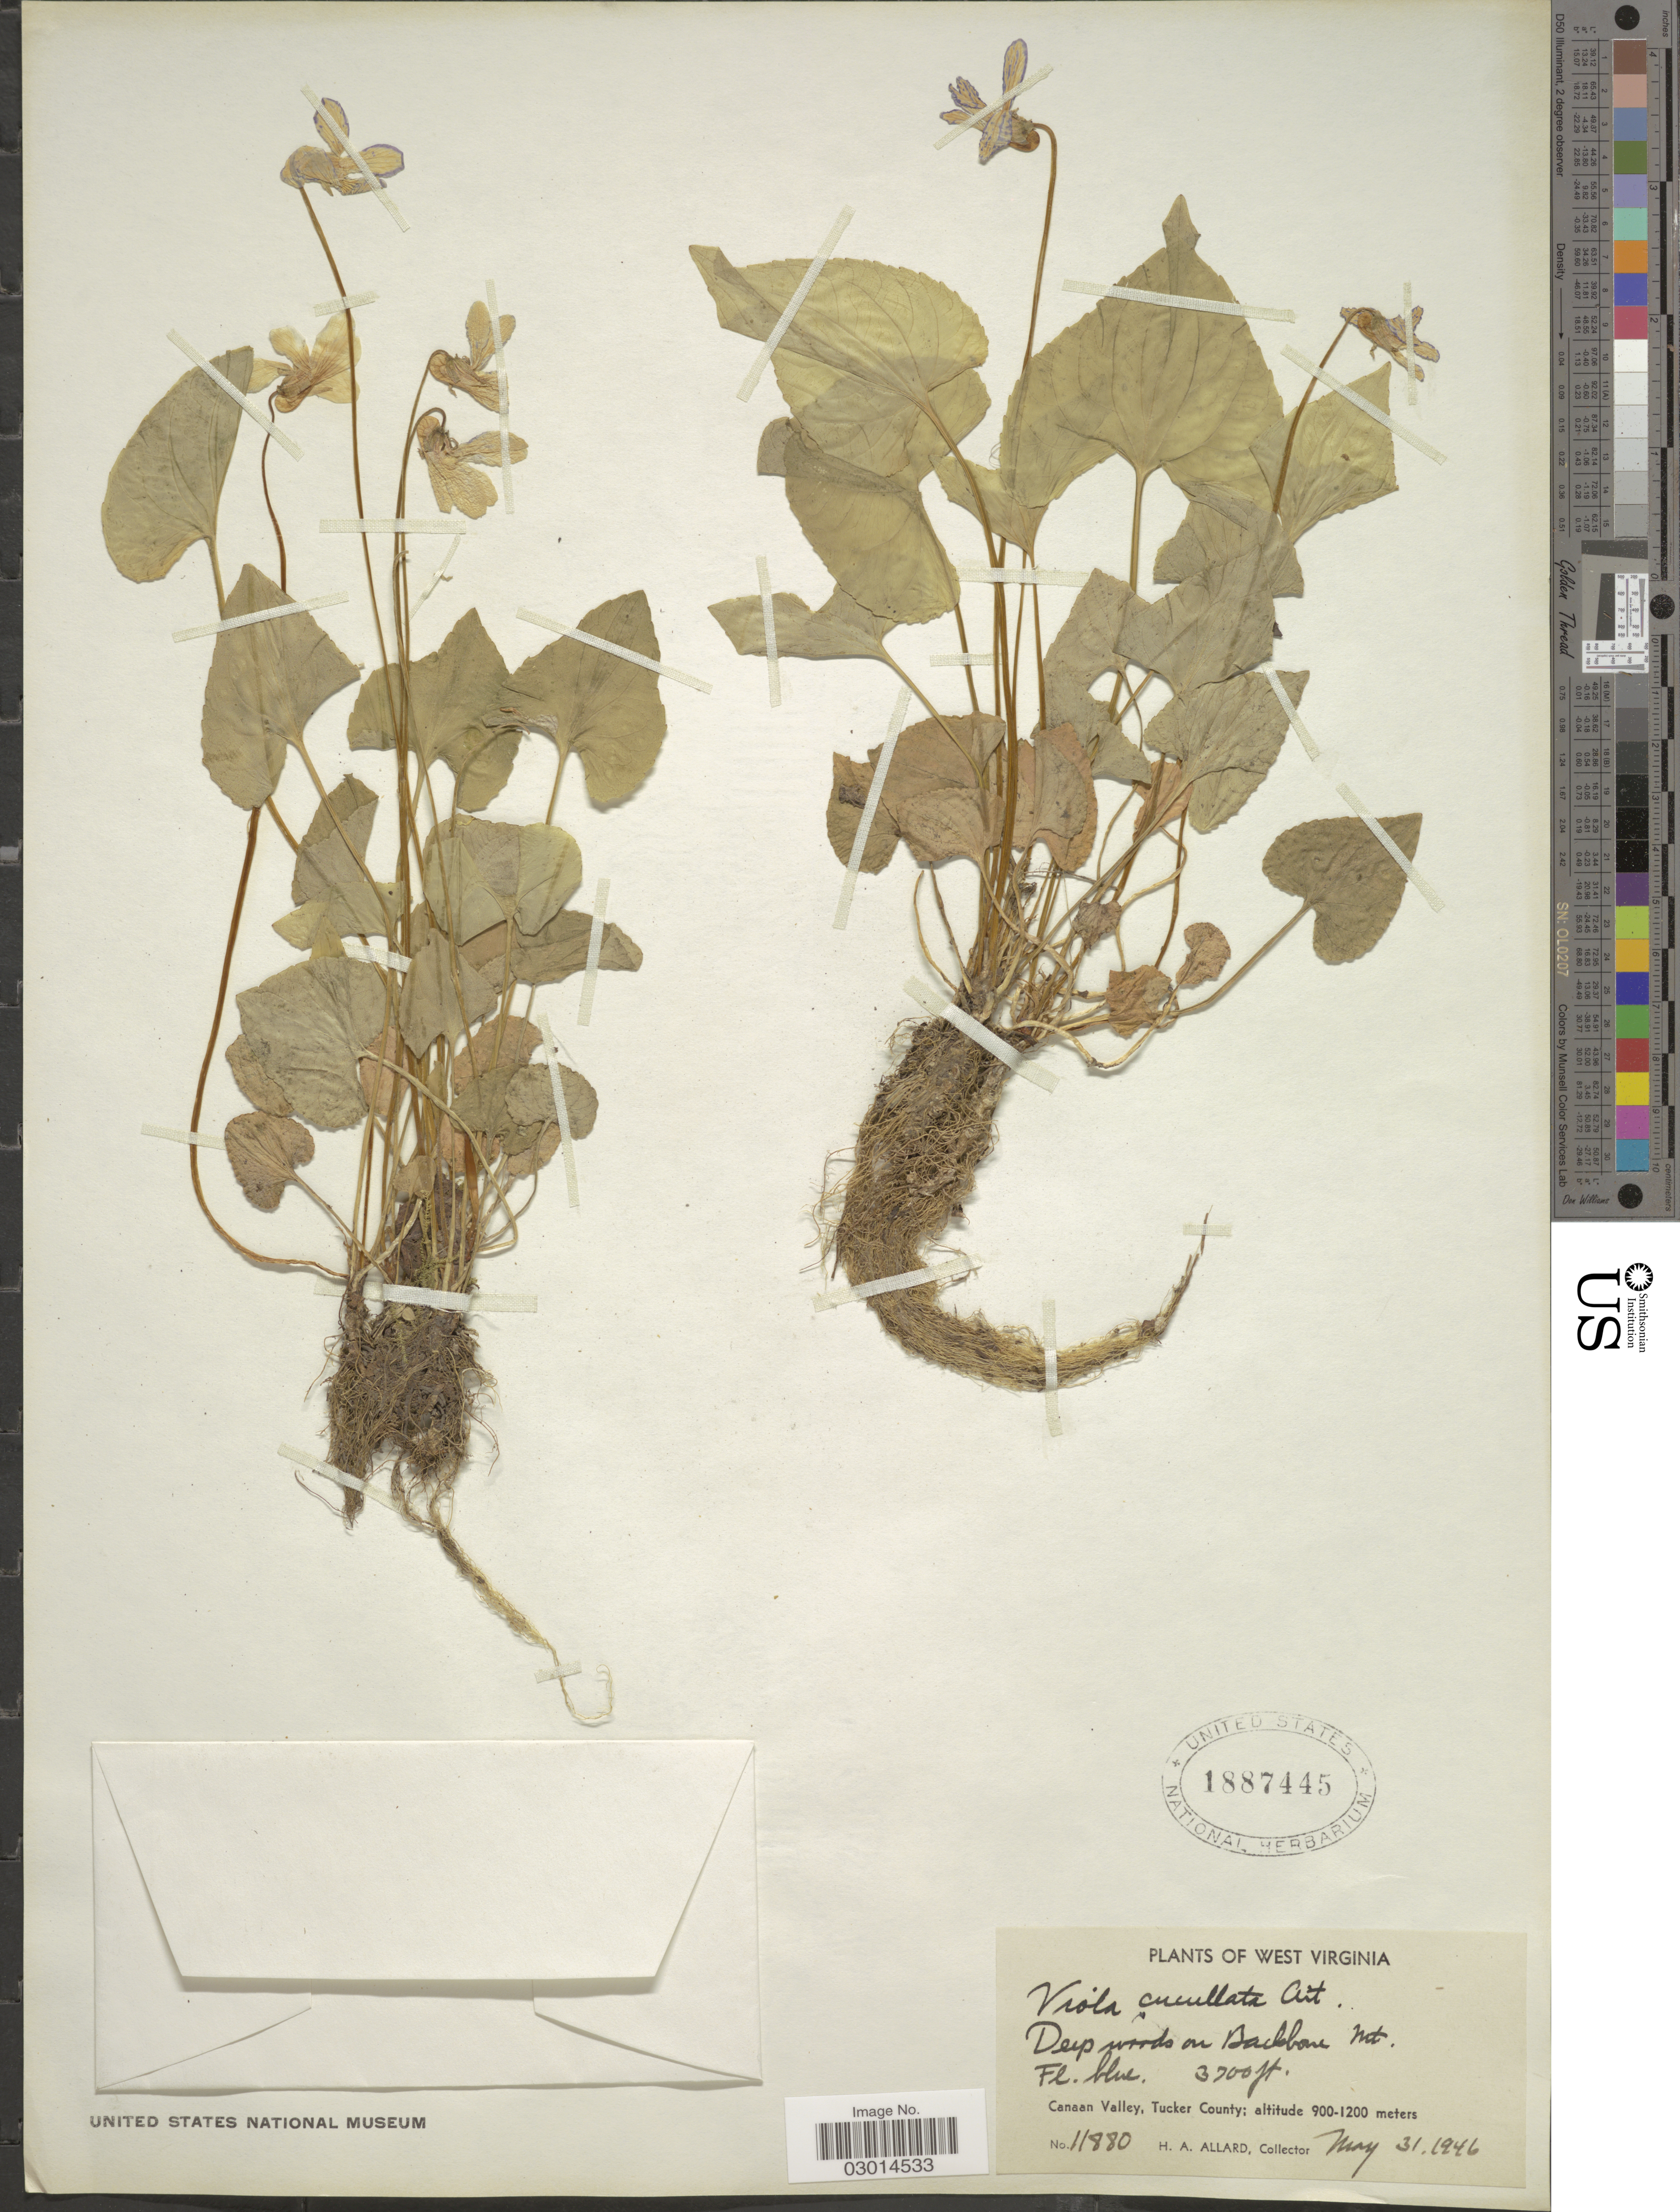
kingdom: Plantae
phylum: Tracheophyta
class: Magnoliopsida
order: Malpighiales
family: Violaceae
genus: Viola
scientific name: Viola cucullata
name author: Aiton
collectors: H. A. Allard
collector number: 11880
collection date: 1946-05-31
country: United States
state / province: West Virginia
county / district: Tucker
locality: Deep woods on Backbone mt., Canaan Valley, Tucker County.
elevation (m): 900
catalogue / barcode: US 1887445